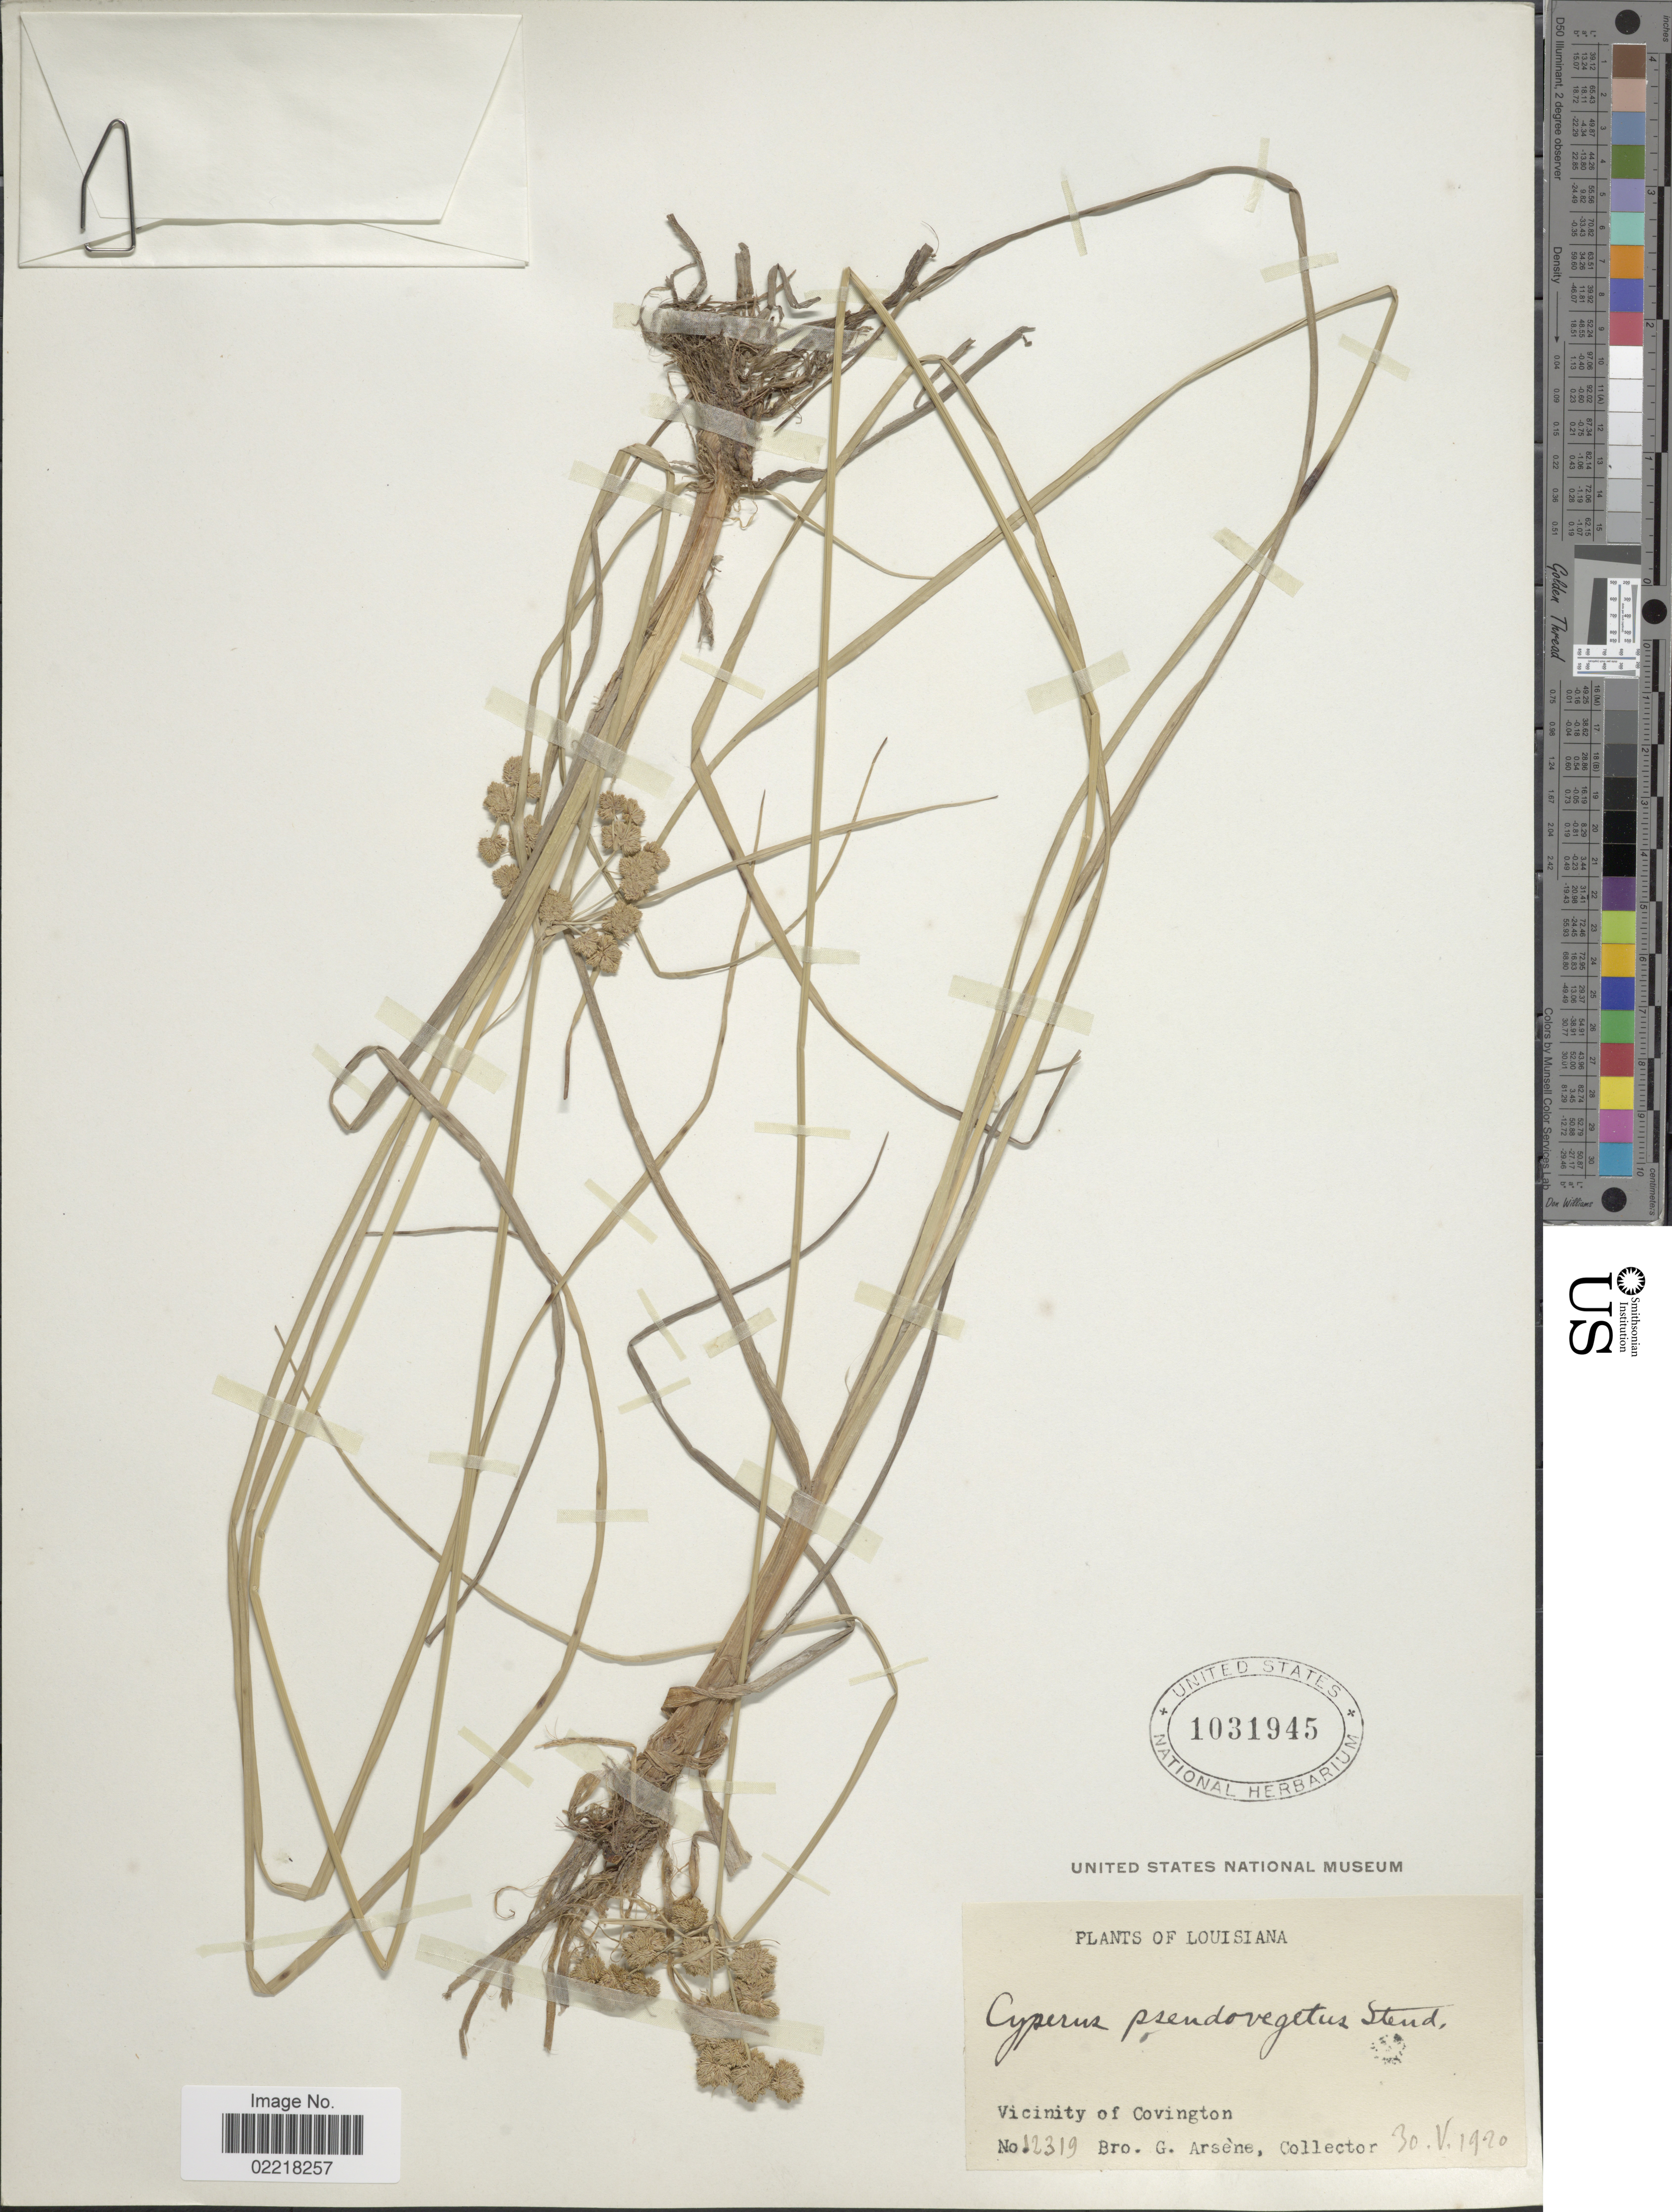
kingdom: Plantae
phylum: Tracheophyta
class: Liliopsida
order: Poales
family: Cyperaceae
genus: Cyperus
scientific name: Cyperus pseudovegetus Steud.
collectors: Bro. G. Arsène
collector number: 12319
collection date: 1920-05-30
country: United States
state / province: Louisiana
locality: Vicinity of Covington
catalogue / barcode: US 1031945